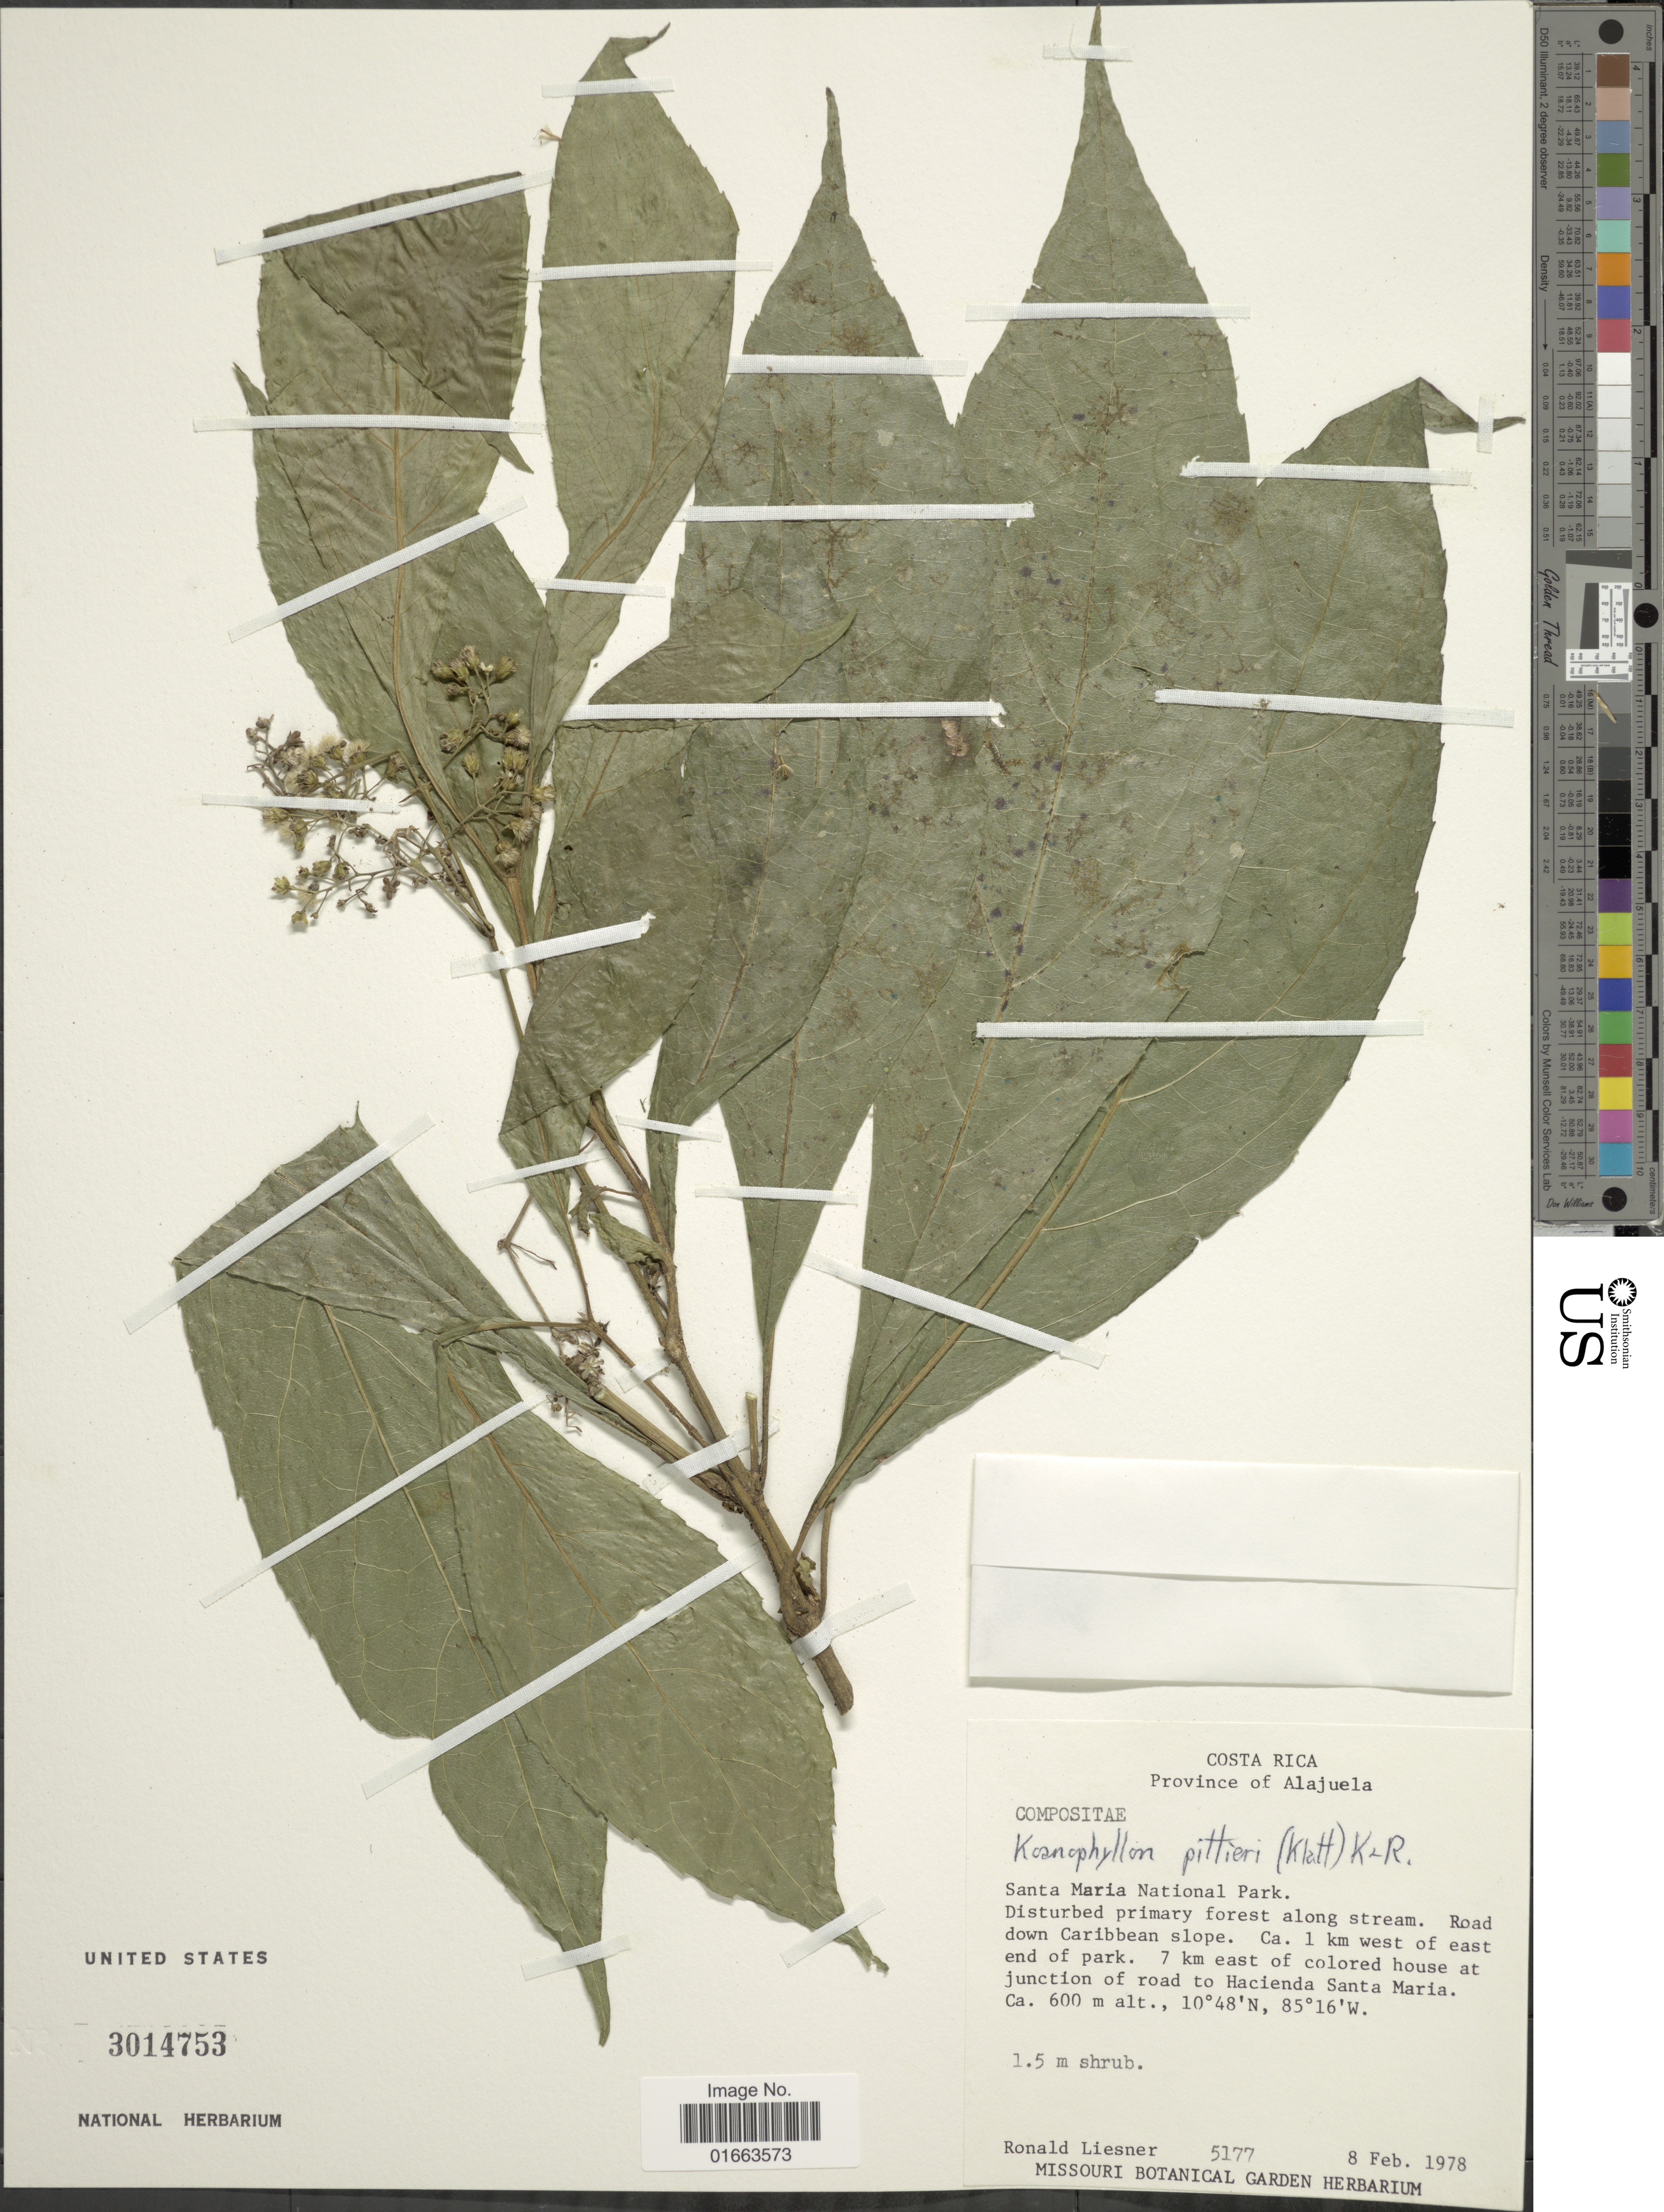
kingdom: Plantae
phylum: Tracheophyta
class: Magnoliopsida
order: Asterales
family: Asteraceae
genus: Koanophyllon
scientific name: Koanophyllon pittieri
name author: (Klatt) R.M. King & H. Rob.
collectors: R. L. Liesner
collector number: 5177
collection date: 1978-02-08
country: Costa Rica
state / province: Alajuela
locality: Santa Maria National Park, disturbed primary forest along stream, road down Caribbean slope, ca. 1 km west of east end of park, 7 km east of colored house at junction of road to Hacienda Santa Maria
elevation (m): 600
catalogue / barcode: US 3014753